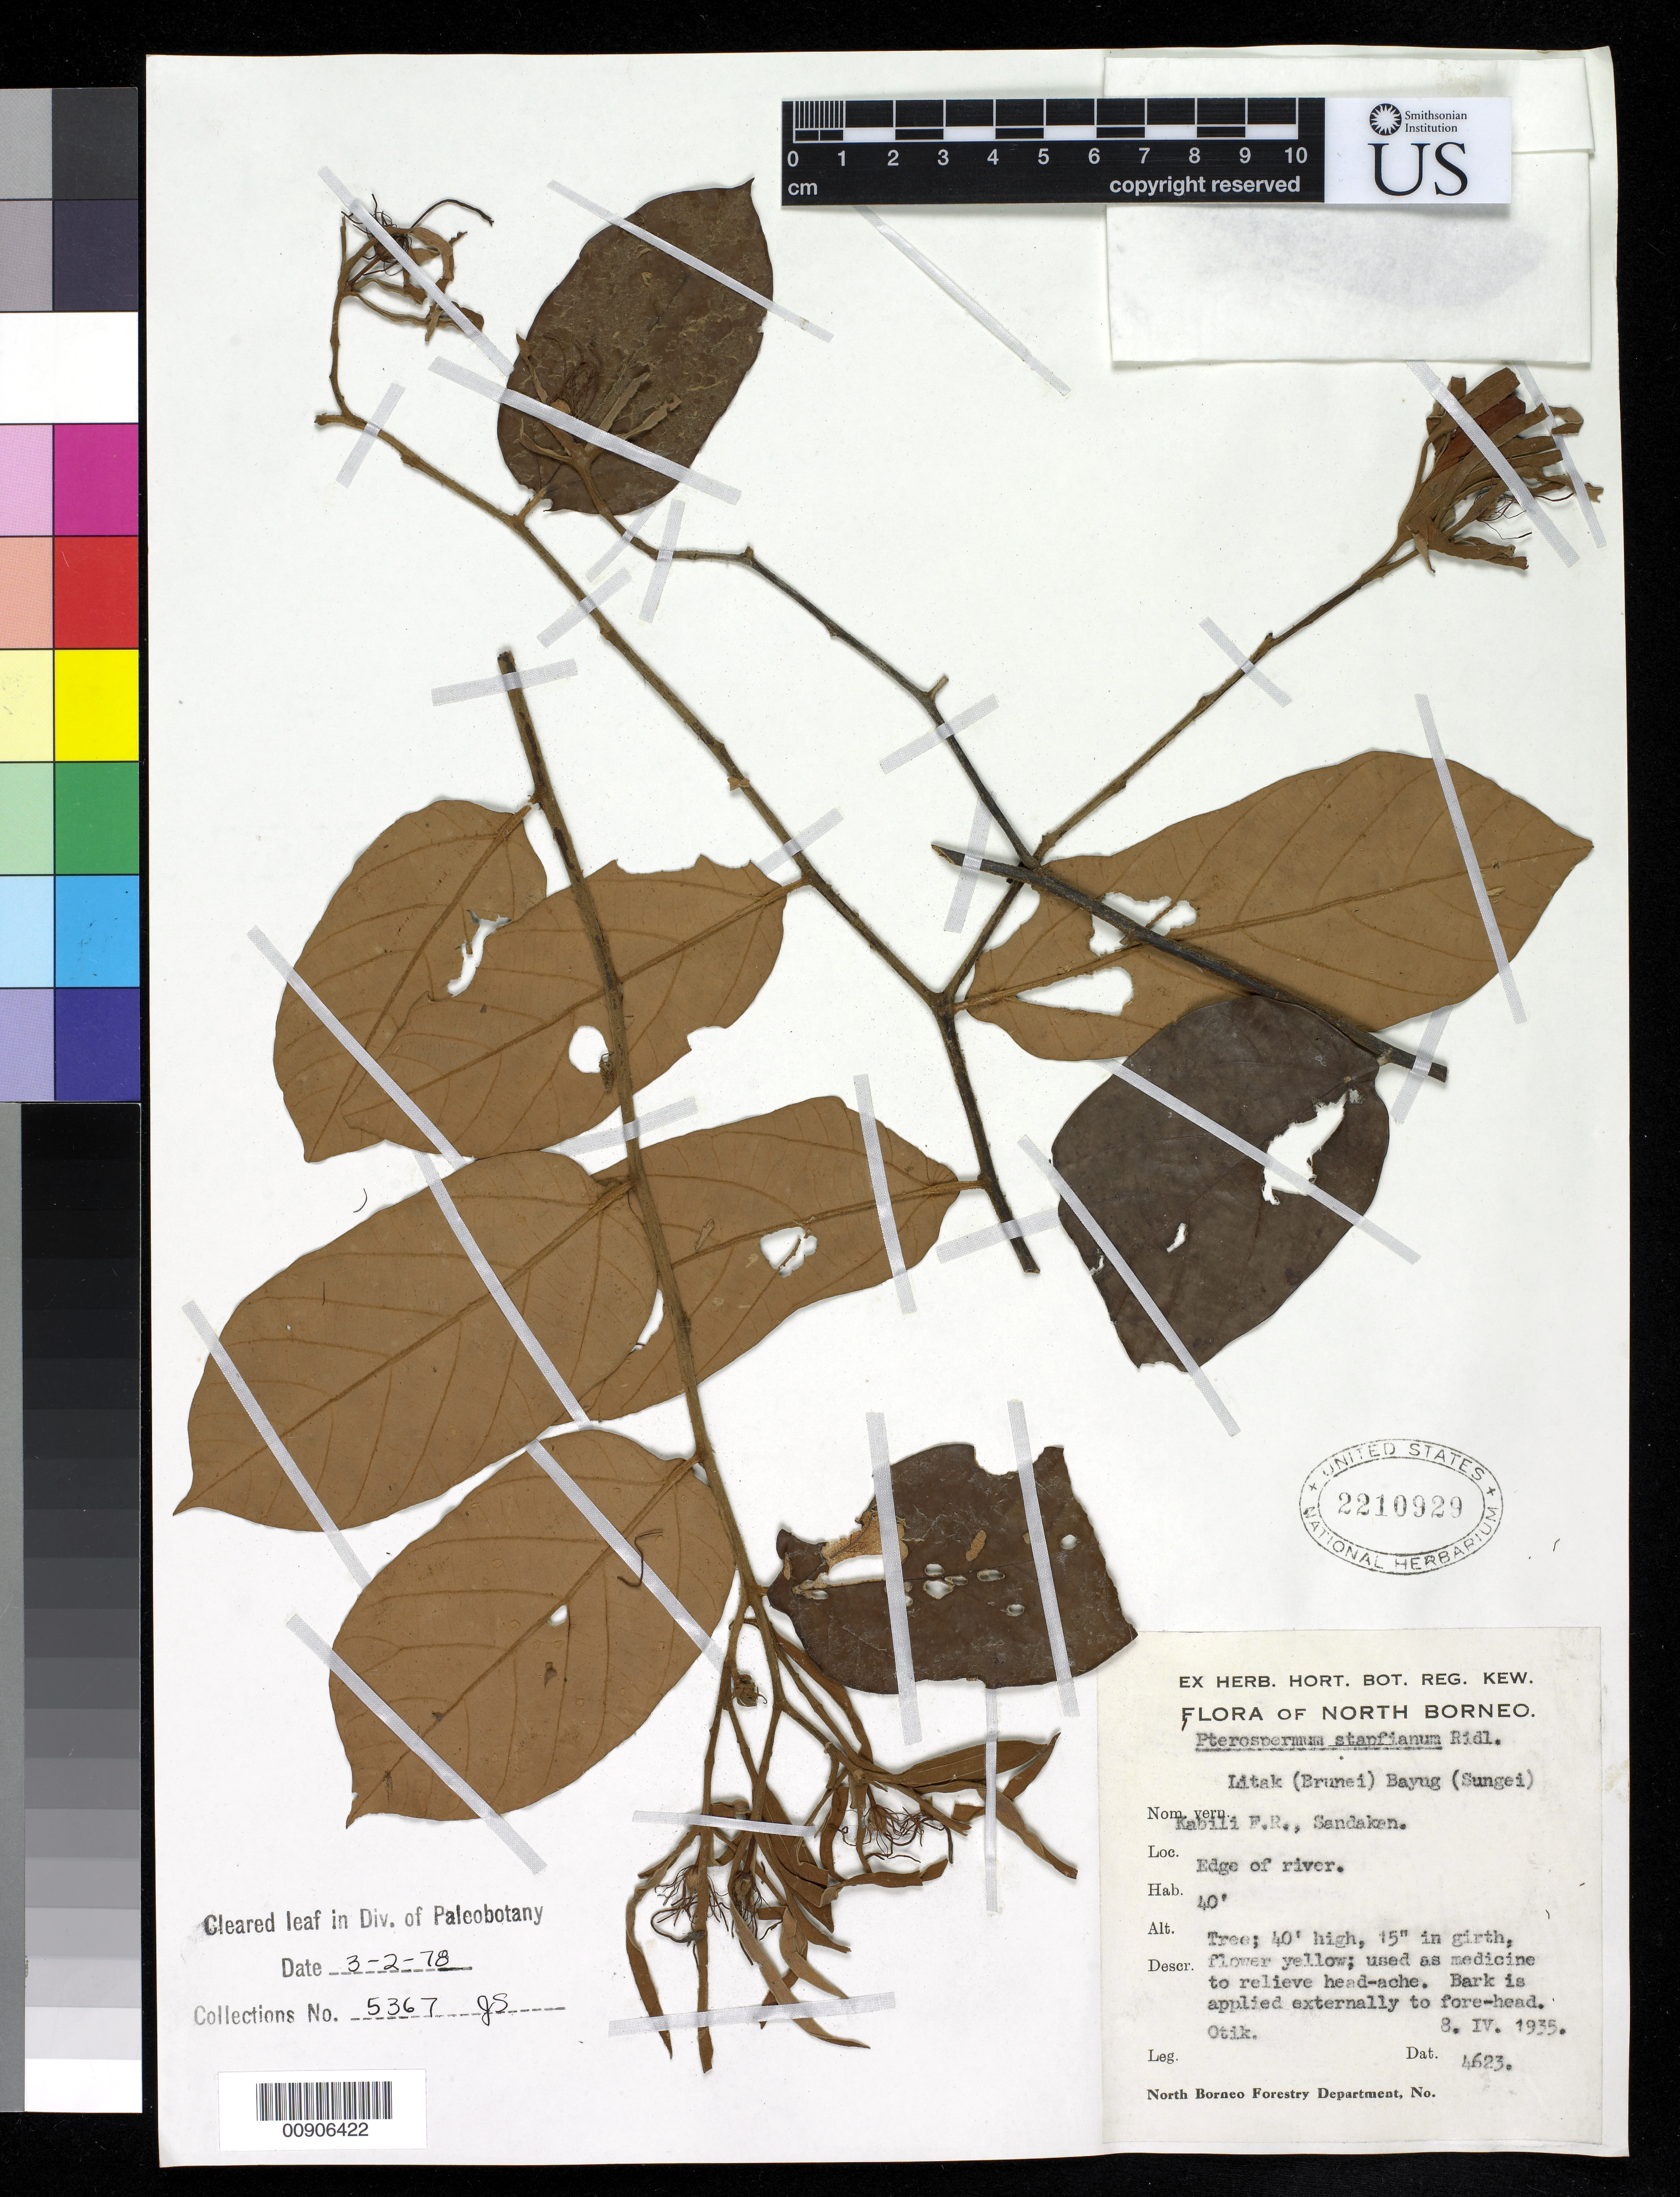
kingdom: Plantae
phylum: Tracheophyta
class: Magnoliopsida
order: Malvales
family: Malvaceae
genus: Pterospermum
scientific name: Pterospermum stapfianum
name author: Ridl.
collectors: Otik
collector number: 4623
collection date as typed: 08 Apr 1935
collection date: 1935-04-08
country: Indonesia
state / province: Kalimantan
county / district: Kalimantan Barat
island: Borneo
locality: Kabili F.R., Sandaken; Edge of river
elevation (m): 12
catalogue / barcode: US 2210929